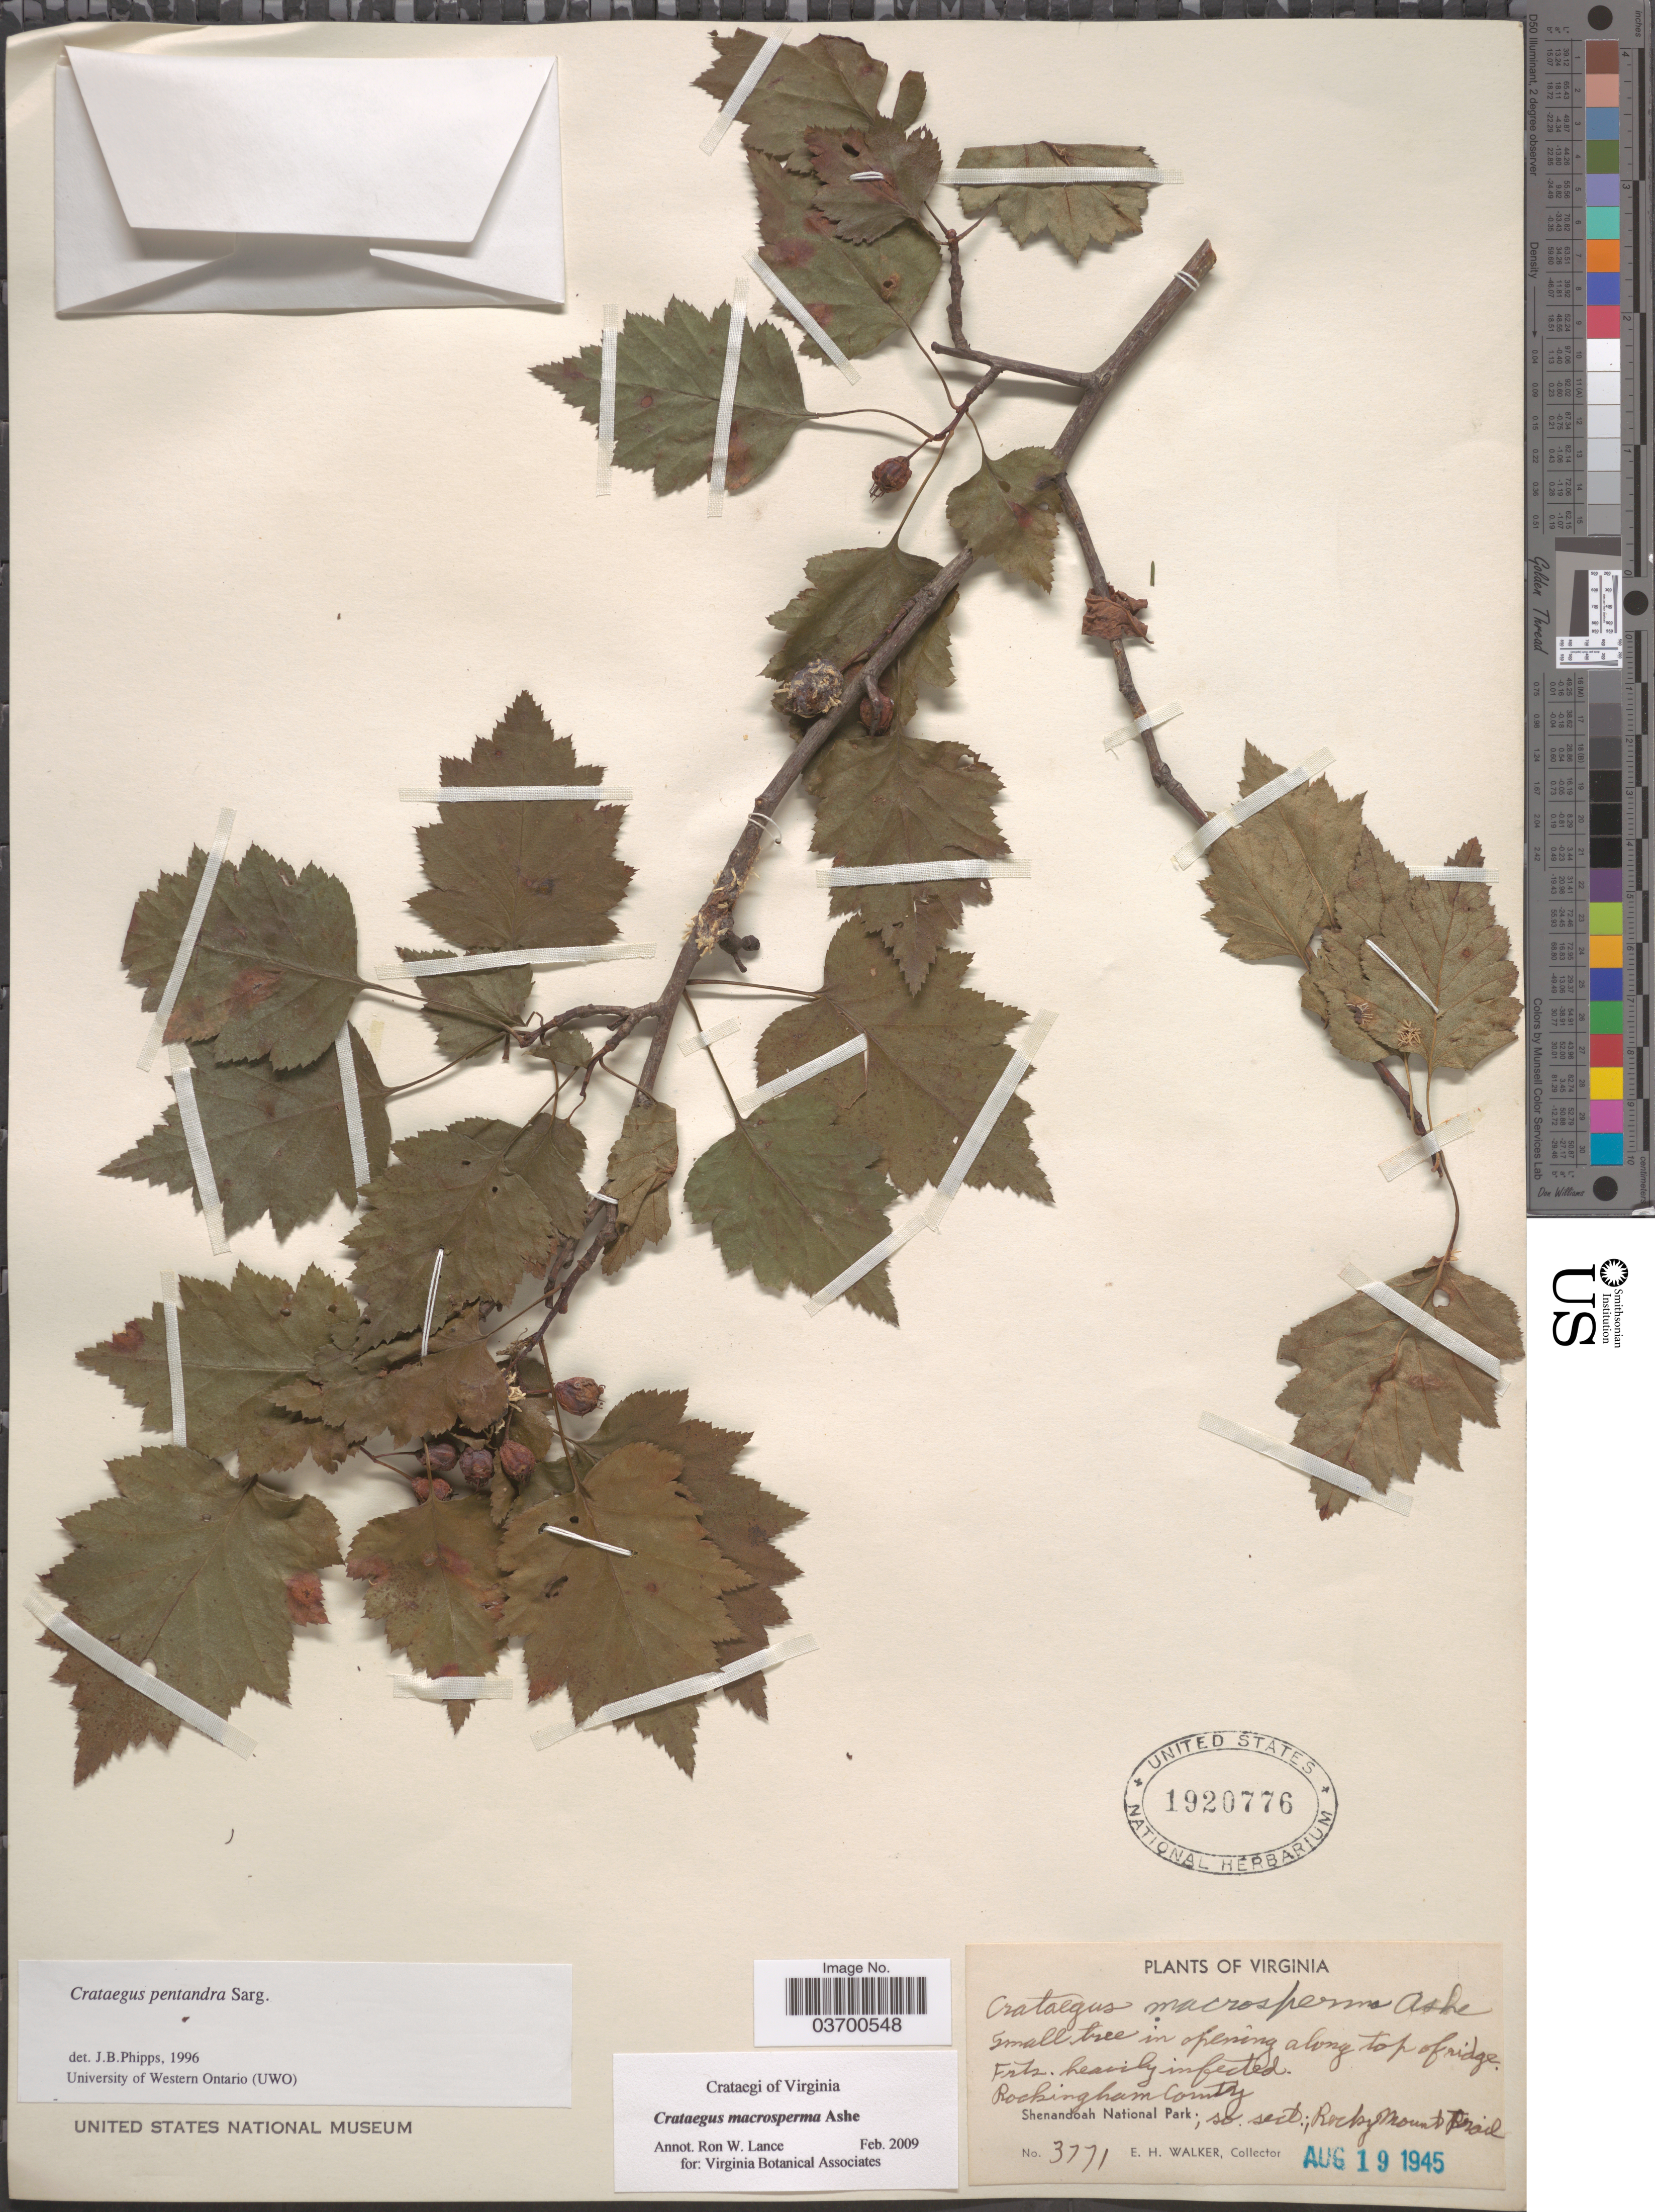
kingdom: Plantae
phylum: Tracheophyta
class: Magnoliopsida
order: Rosales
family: Rosaceae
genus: Crataegus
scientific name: Crataegus macrosperma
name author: Ashe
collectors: E. H. Walker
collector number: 3771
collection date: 1945-08-19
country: United States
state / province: Virginia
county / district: Rockingham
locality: Shenandoah National Park; so. sect.; Rocky Mount Trail.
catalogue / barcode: US 1920776